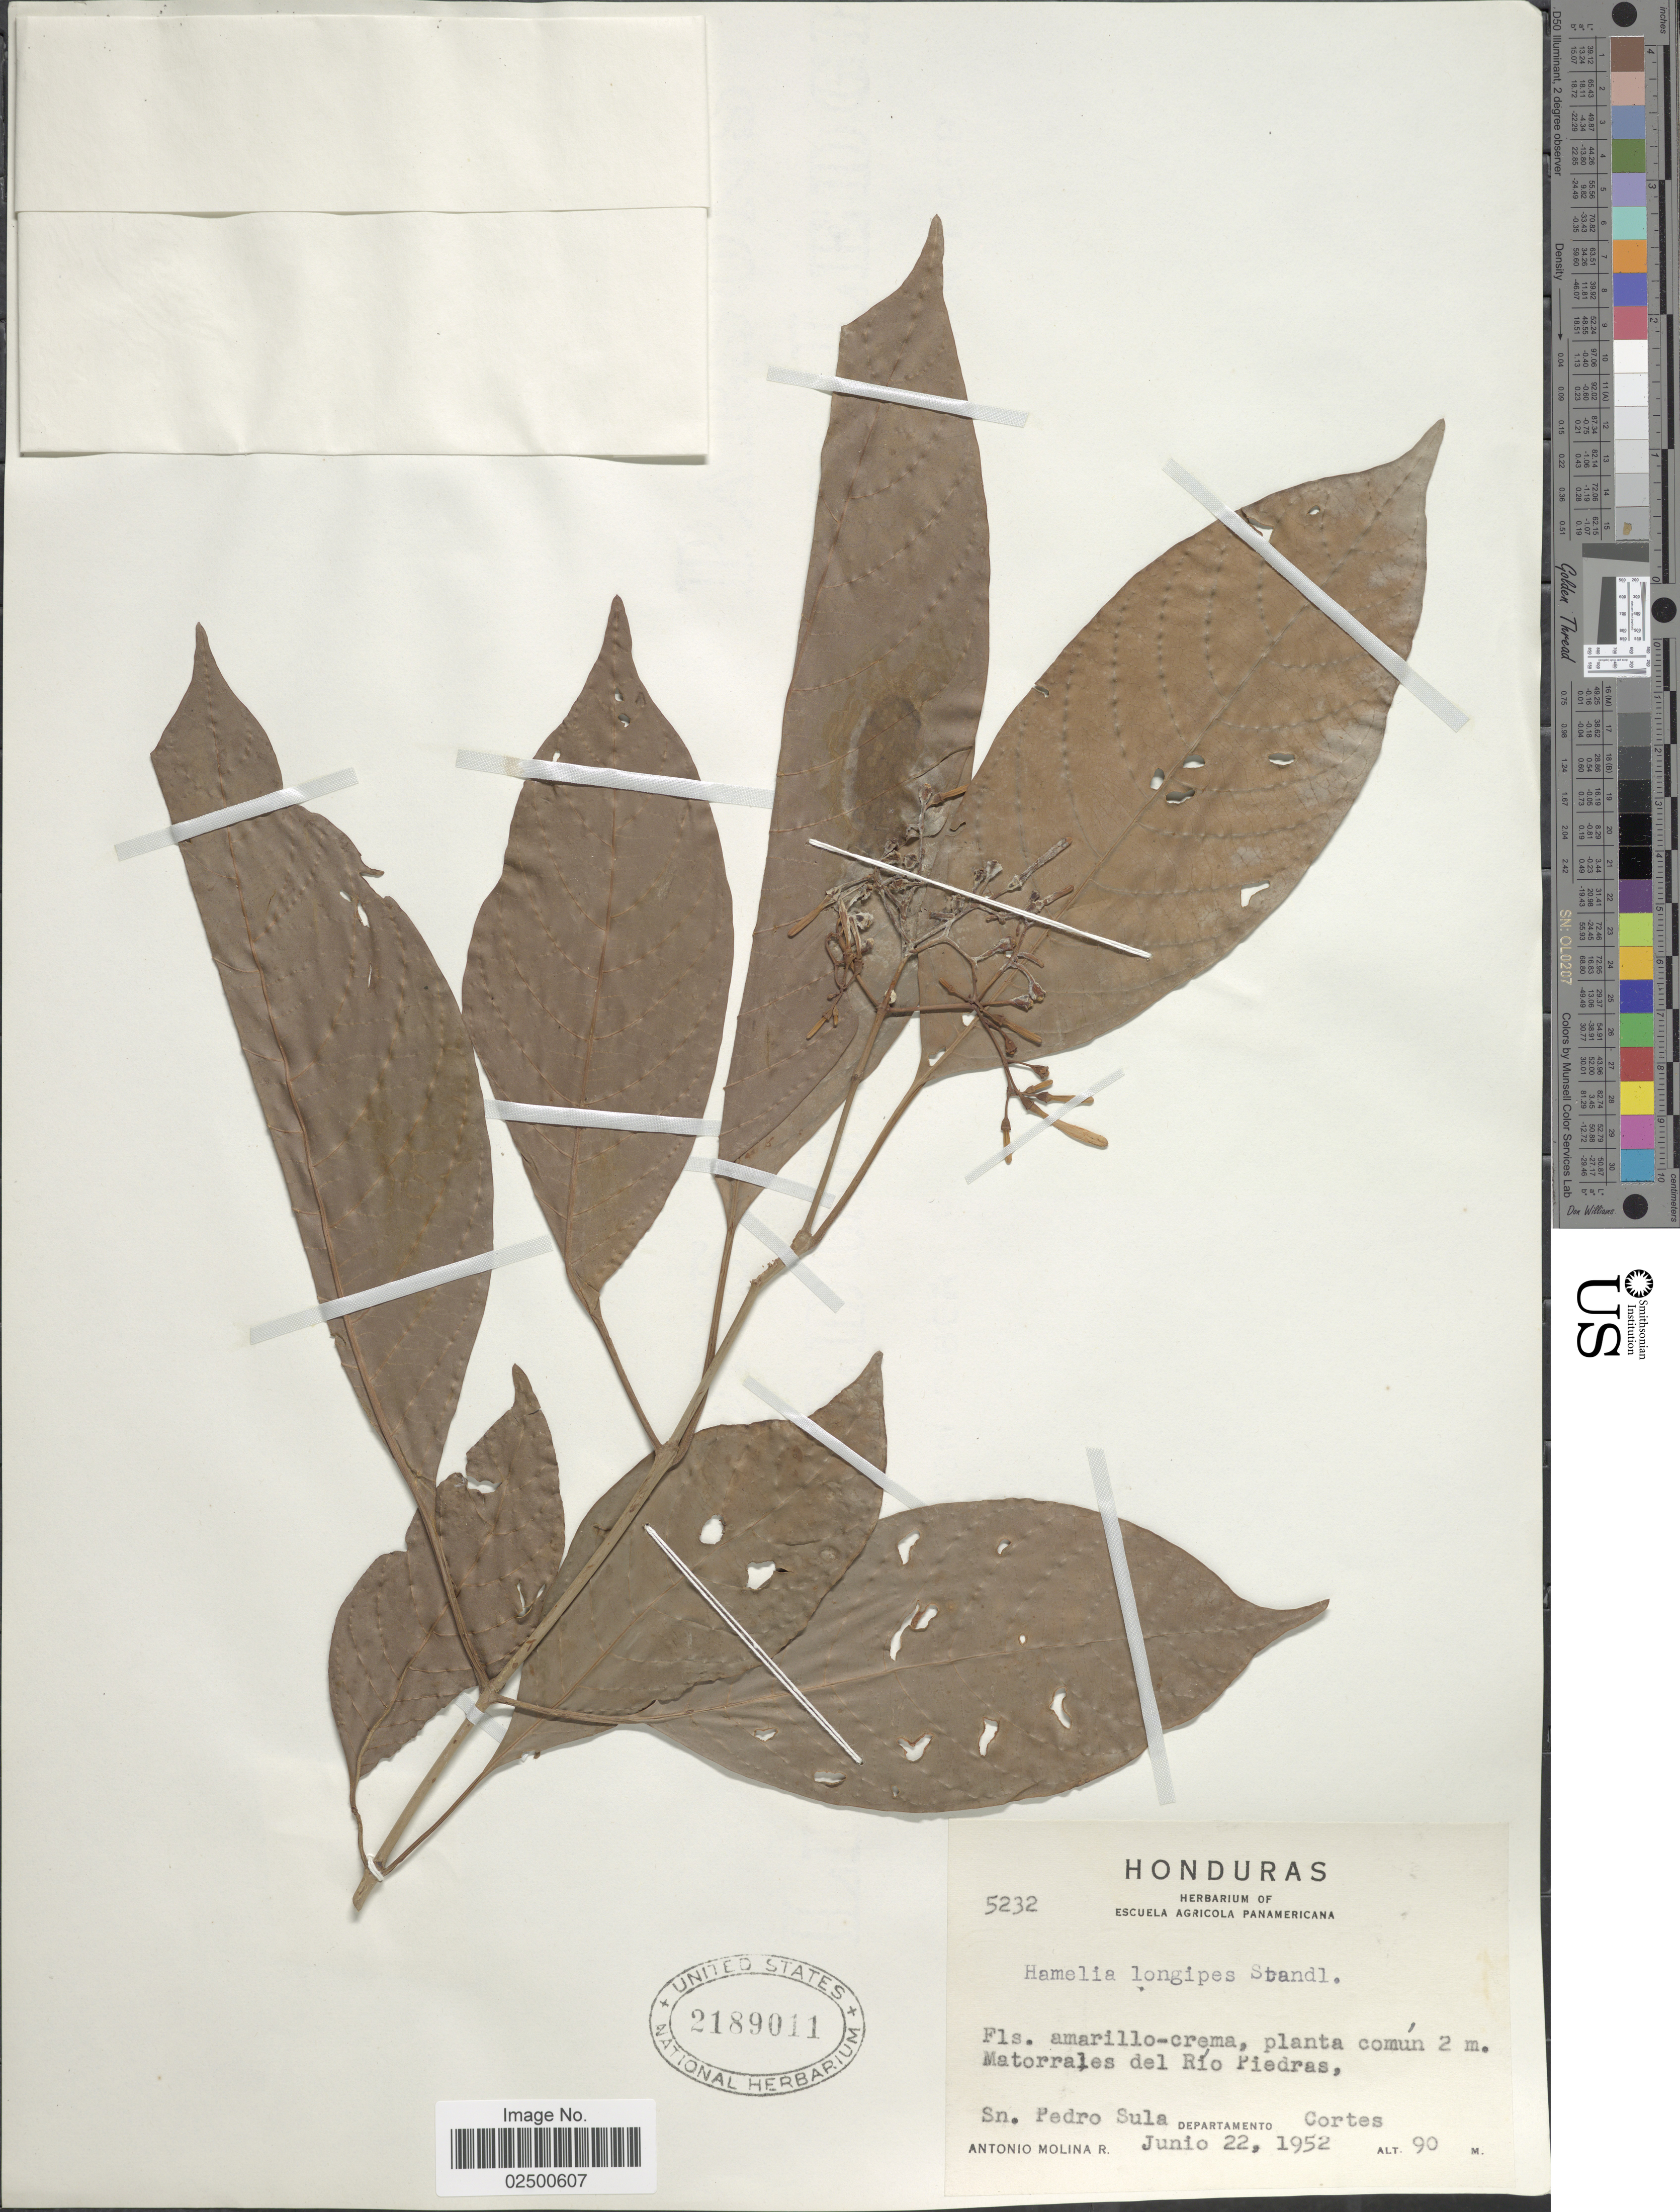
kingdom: Plantae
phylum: Tracheophyta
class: Magnoliopsida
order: Gentianales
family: Rubiaceae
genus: Hamelia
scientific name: Hamelia longipes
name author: Standl.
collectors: A. Molina R.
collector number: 5232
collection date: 1952-06-22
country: Honduras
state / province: Cortés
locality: Matorrales del Rio Piedras, Sn. Pedro Sula.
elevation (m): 90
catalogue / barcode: US 2189011